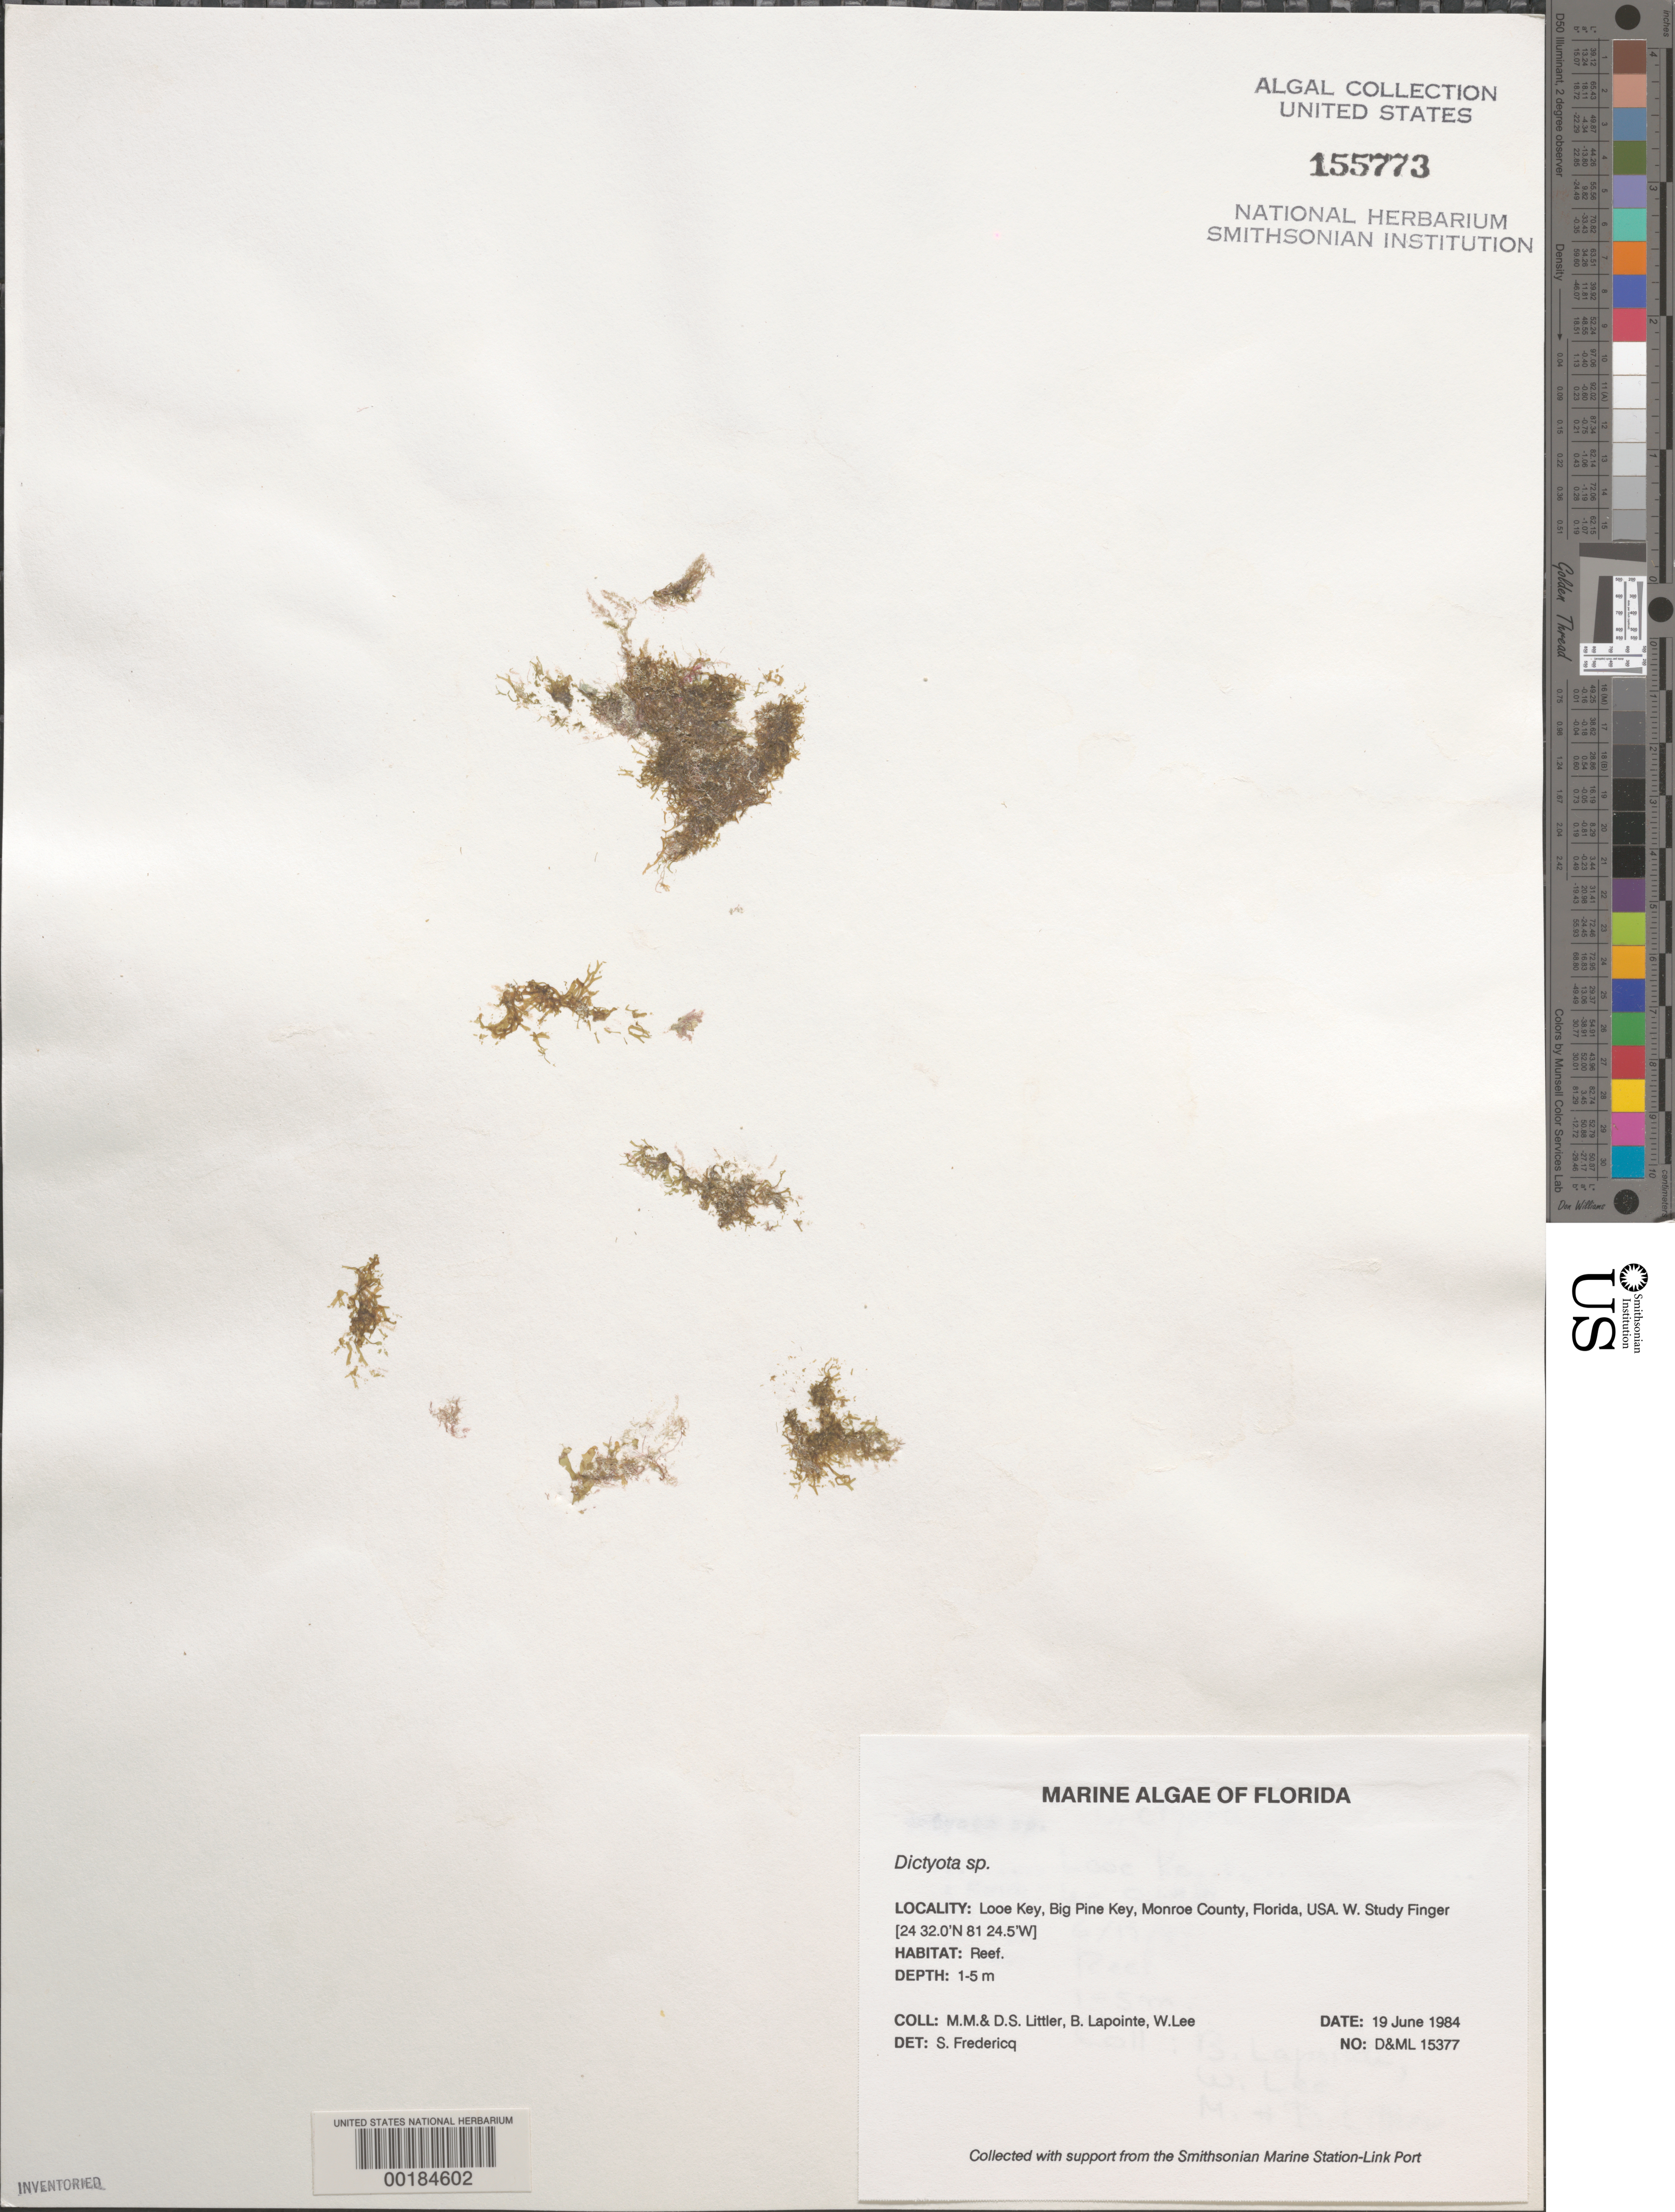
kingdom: Chromista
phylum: Ochrophyta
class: Phaeophyceae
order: Dictyotales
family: Dictyotaceae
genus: Dictyota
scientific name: Dictyota sp.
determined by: Fredericq, S.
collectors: M. M. Littler, D. S. Littler, B. Lapointe & W. Lee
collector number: D&ML 15377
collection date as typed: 19 Jun 1984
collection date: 1984-06-19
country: United States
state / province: Florida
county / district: Monroe County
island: Looe Key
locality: Looe Key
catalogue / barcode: US 155773